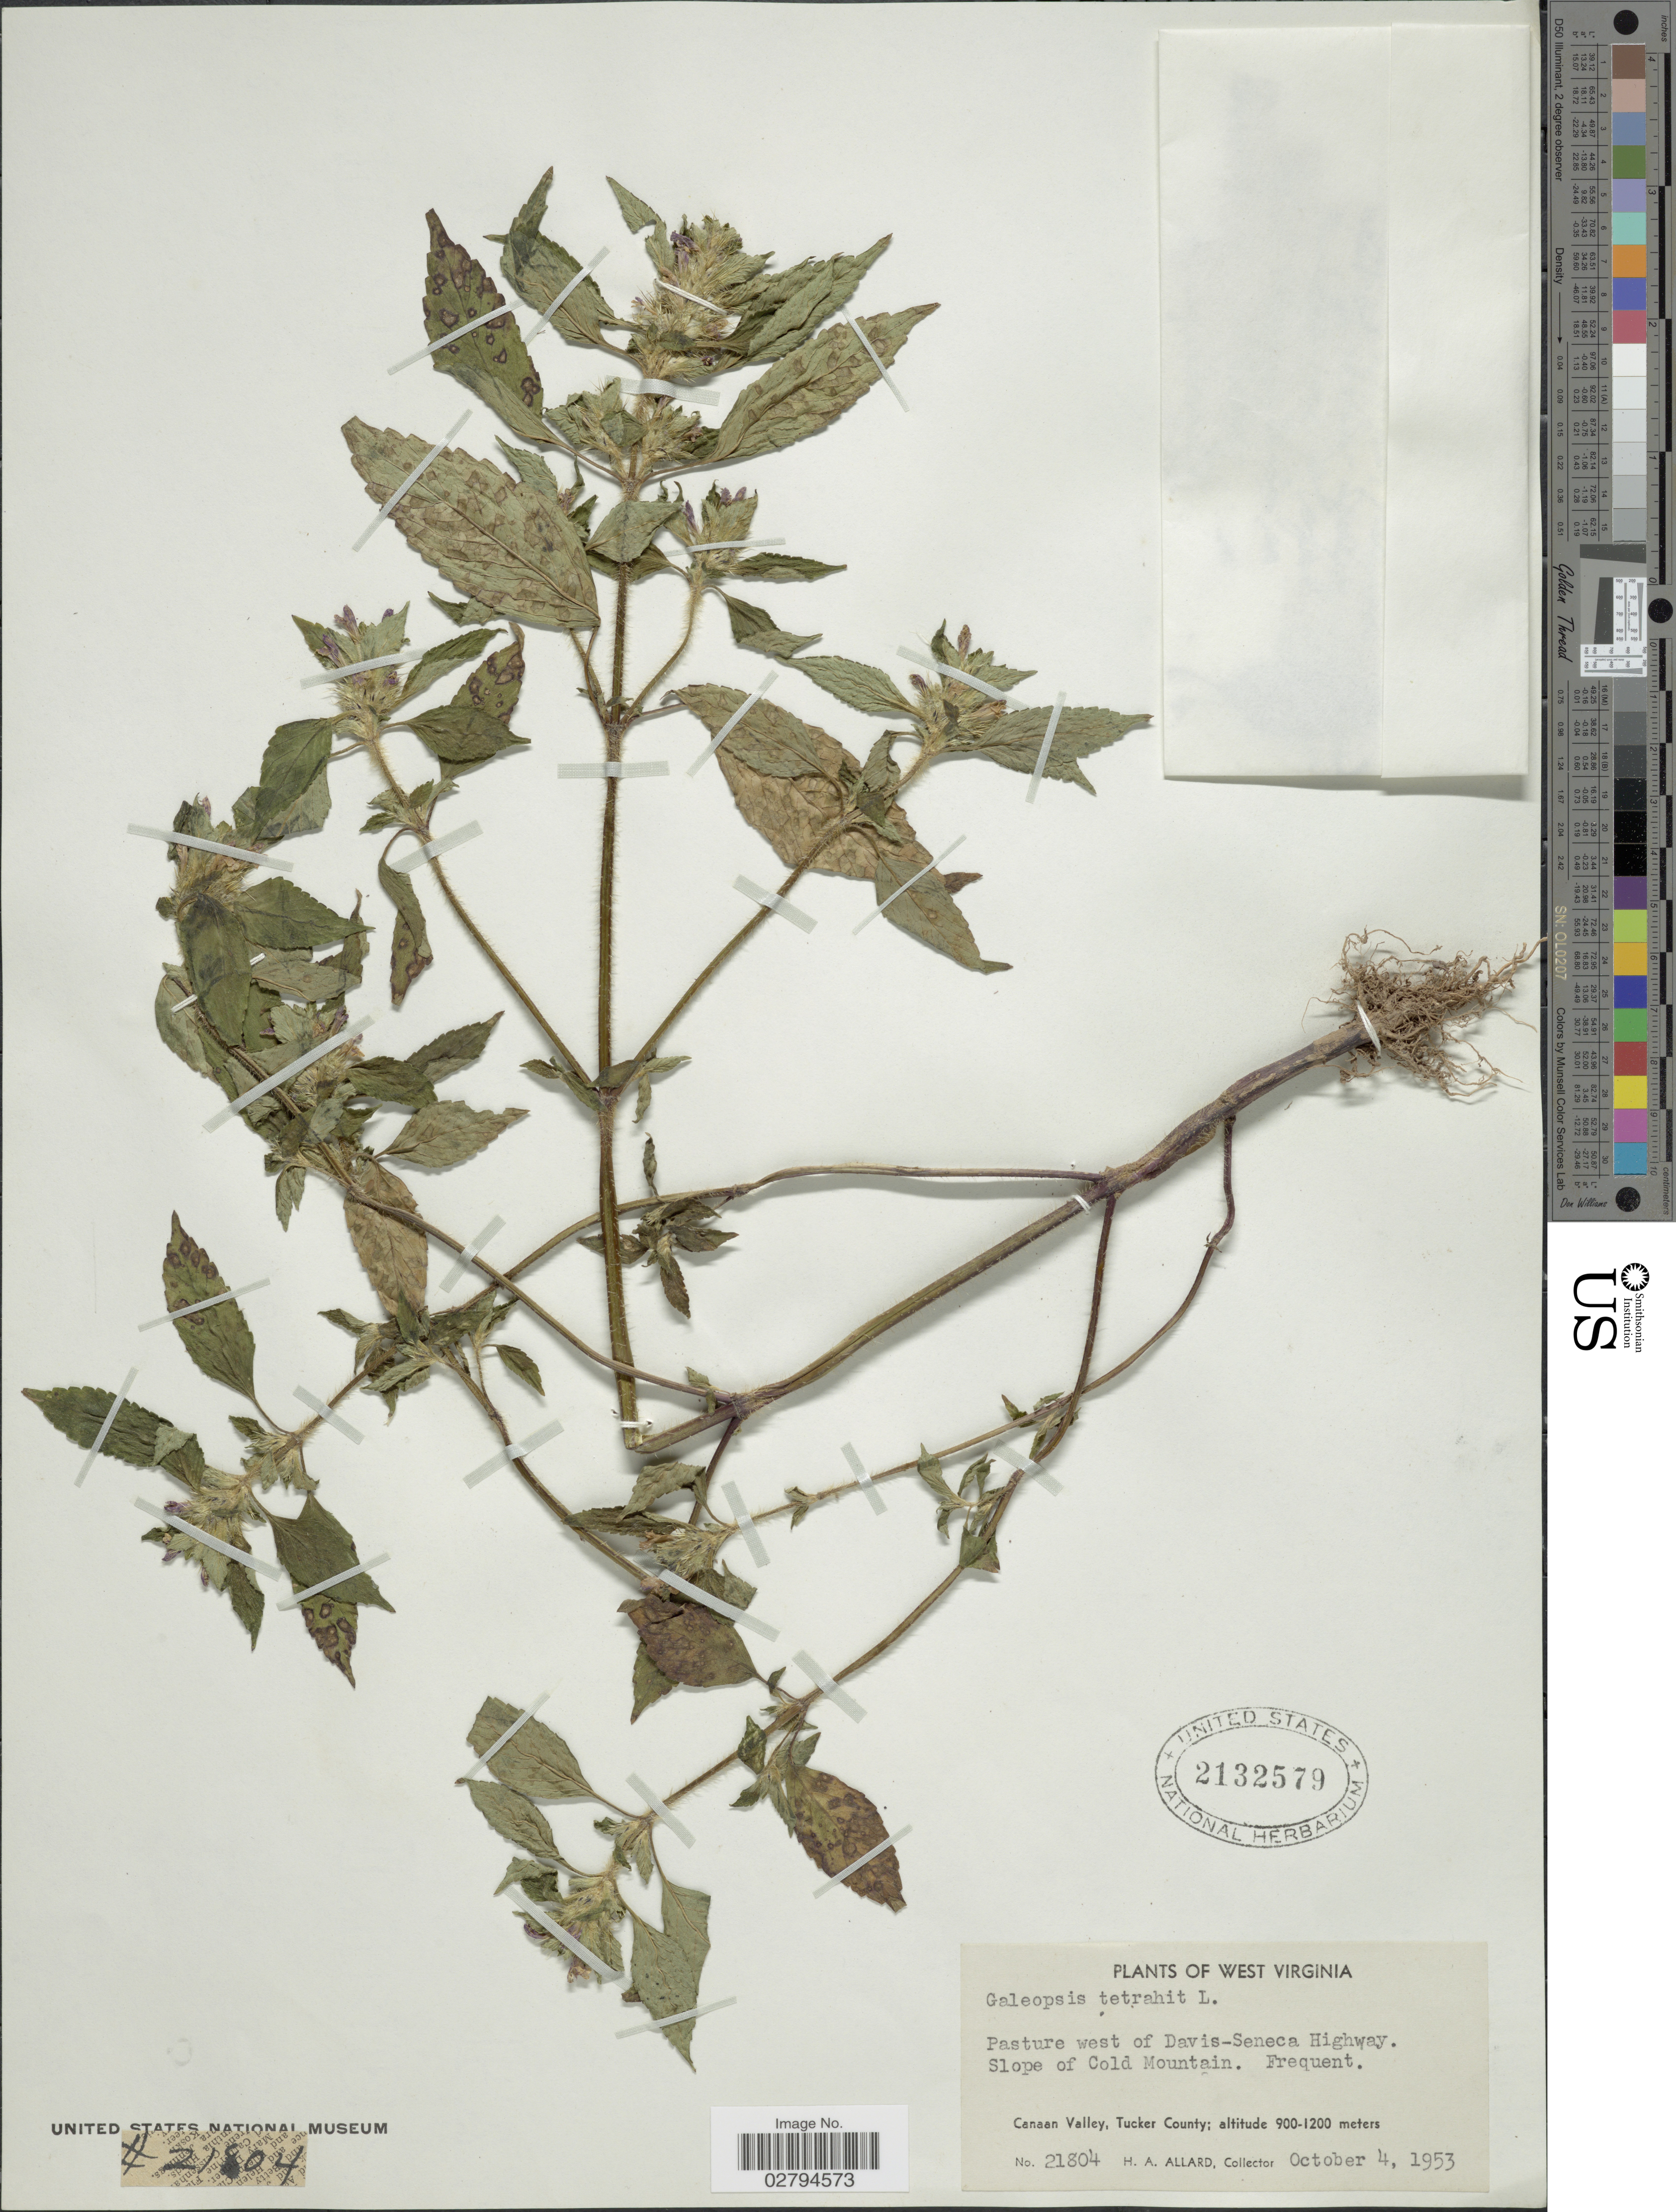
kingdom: Plantae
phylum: Tracheophyta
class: Magnoliopsida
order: Lamiales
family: Lamiaceae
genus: Galeopsis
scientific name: Galeopsis tetrahit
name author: L.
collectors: H. A. Allard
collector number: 21804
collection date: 1953-10-04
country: United States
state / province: West Virginia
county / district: Tucker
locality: Pasture west of Davis-Seneca Highway. Slope of Cold Mountain. Canaan Valley, Tucker County.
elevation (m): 900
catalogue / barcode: US 2132579